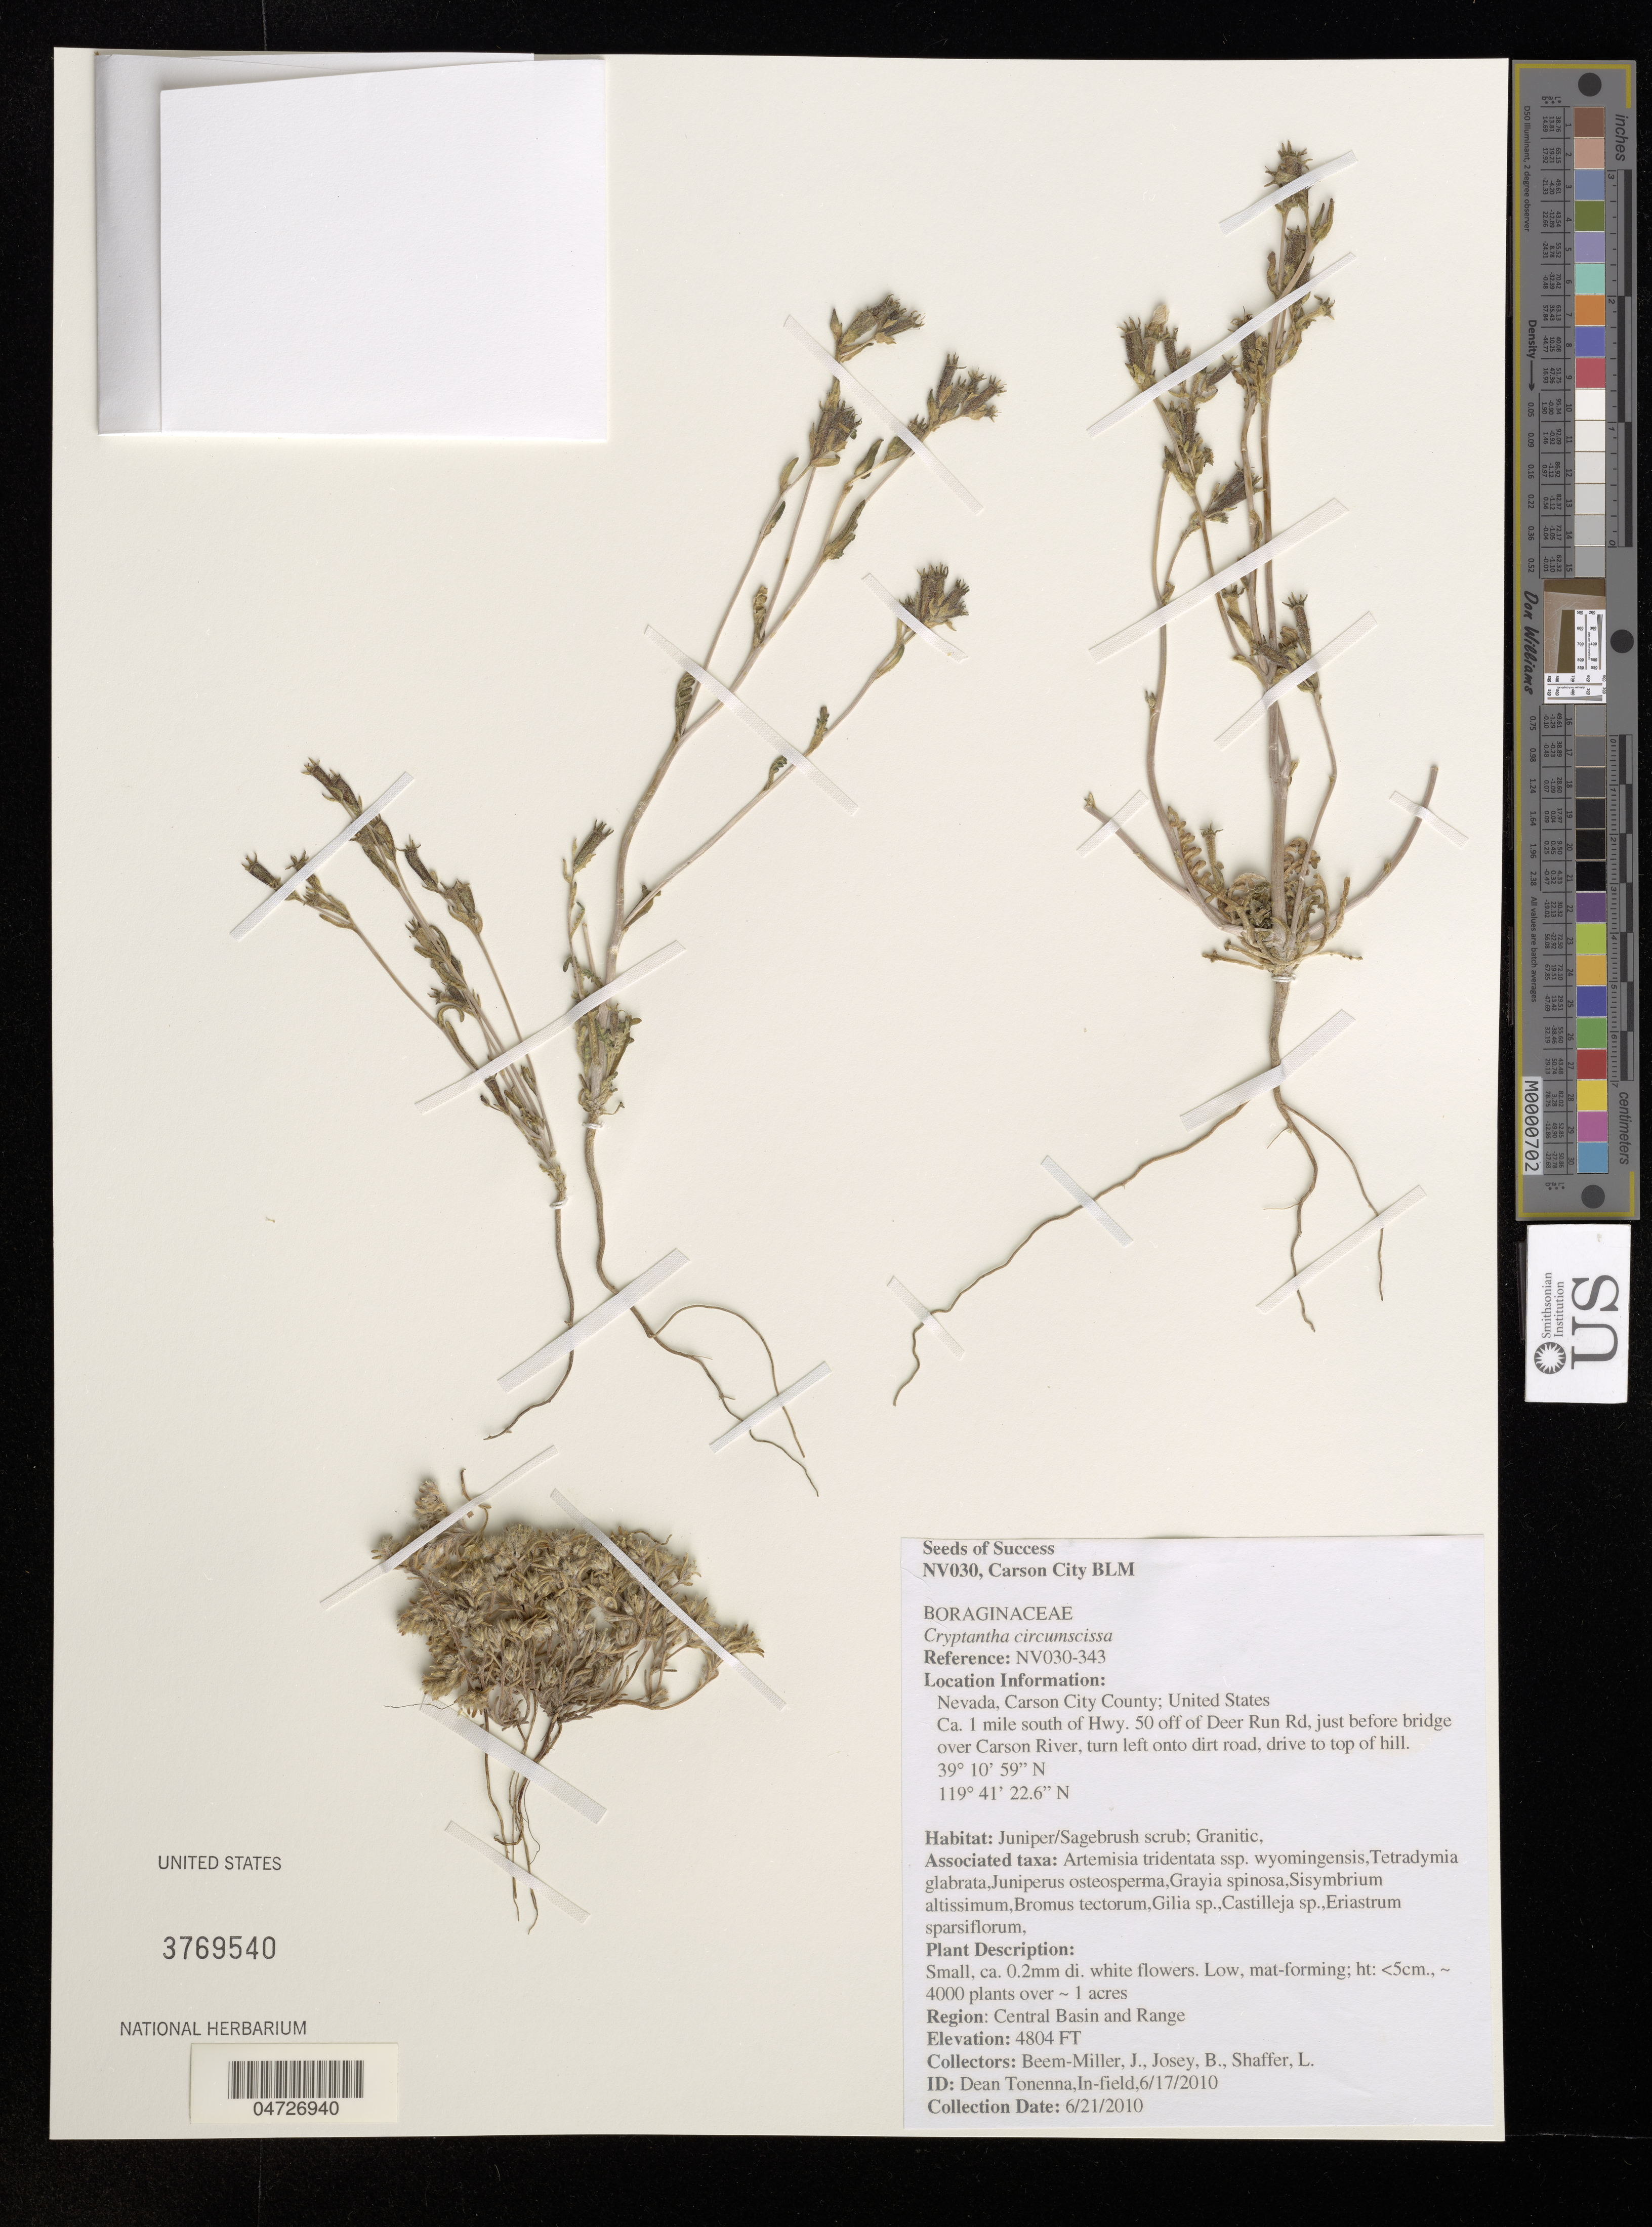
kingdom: Plantae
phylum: Tracheophyta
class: Magnoliopsida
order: Boraginales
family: Boraginaceae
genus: Cryptantha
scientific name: Cryptantha circumscissa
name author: (Hook. & Arn.) I.M. Johnst.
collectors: J. Beem-Miller, B. Josey & L. Shaffer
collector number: NV030-343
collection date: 2010-06-21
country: United States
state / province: Nevada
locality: Carson City County. Ca. 1 mile south of Hwy. 50 off of Deer Run Rd, just before bridge over Carson River, turn left onto dirt road, drive to top of hill.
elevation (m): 1464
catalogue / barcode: US 3769540